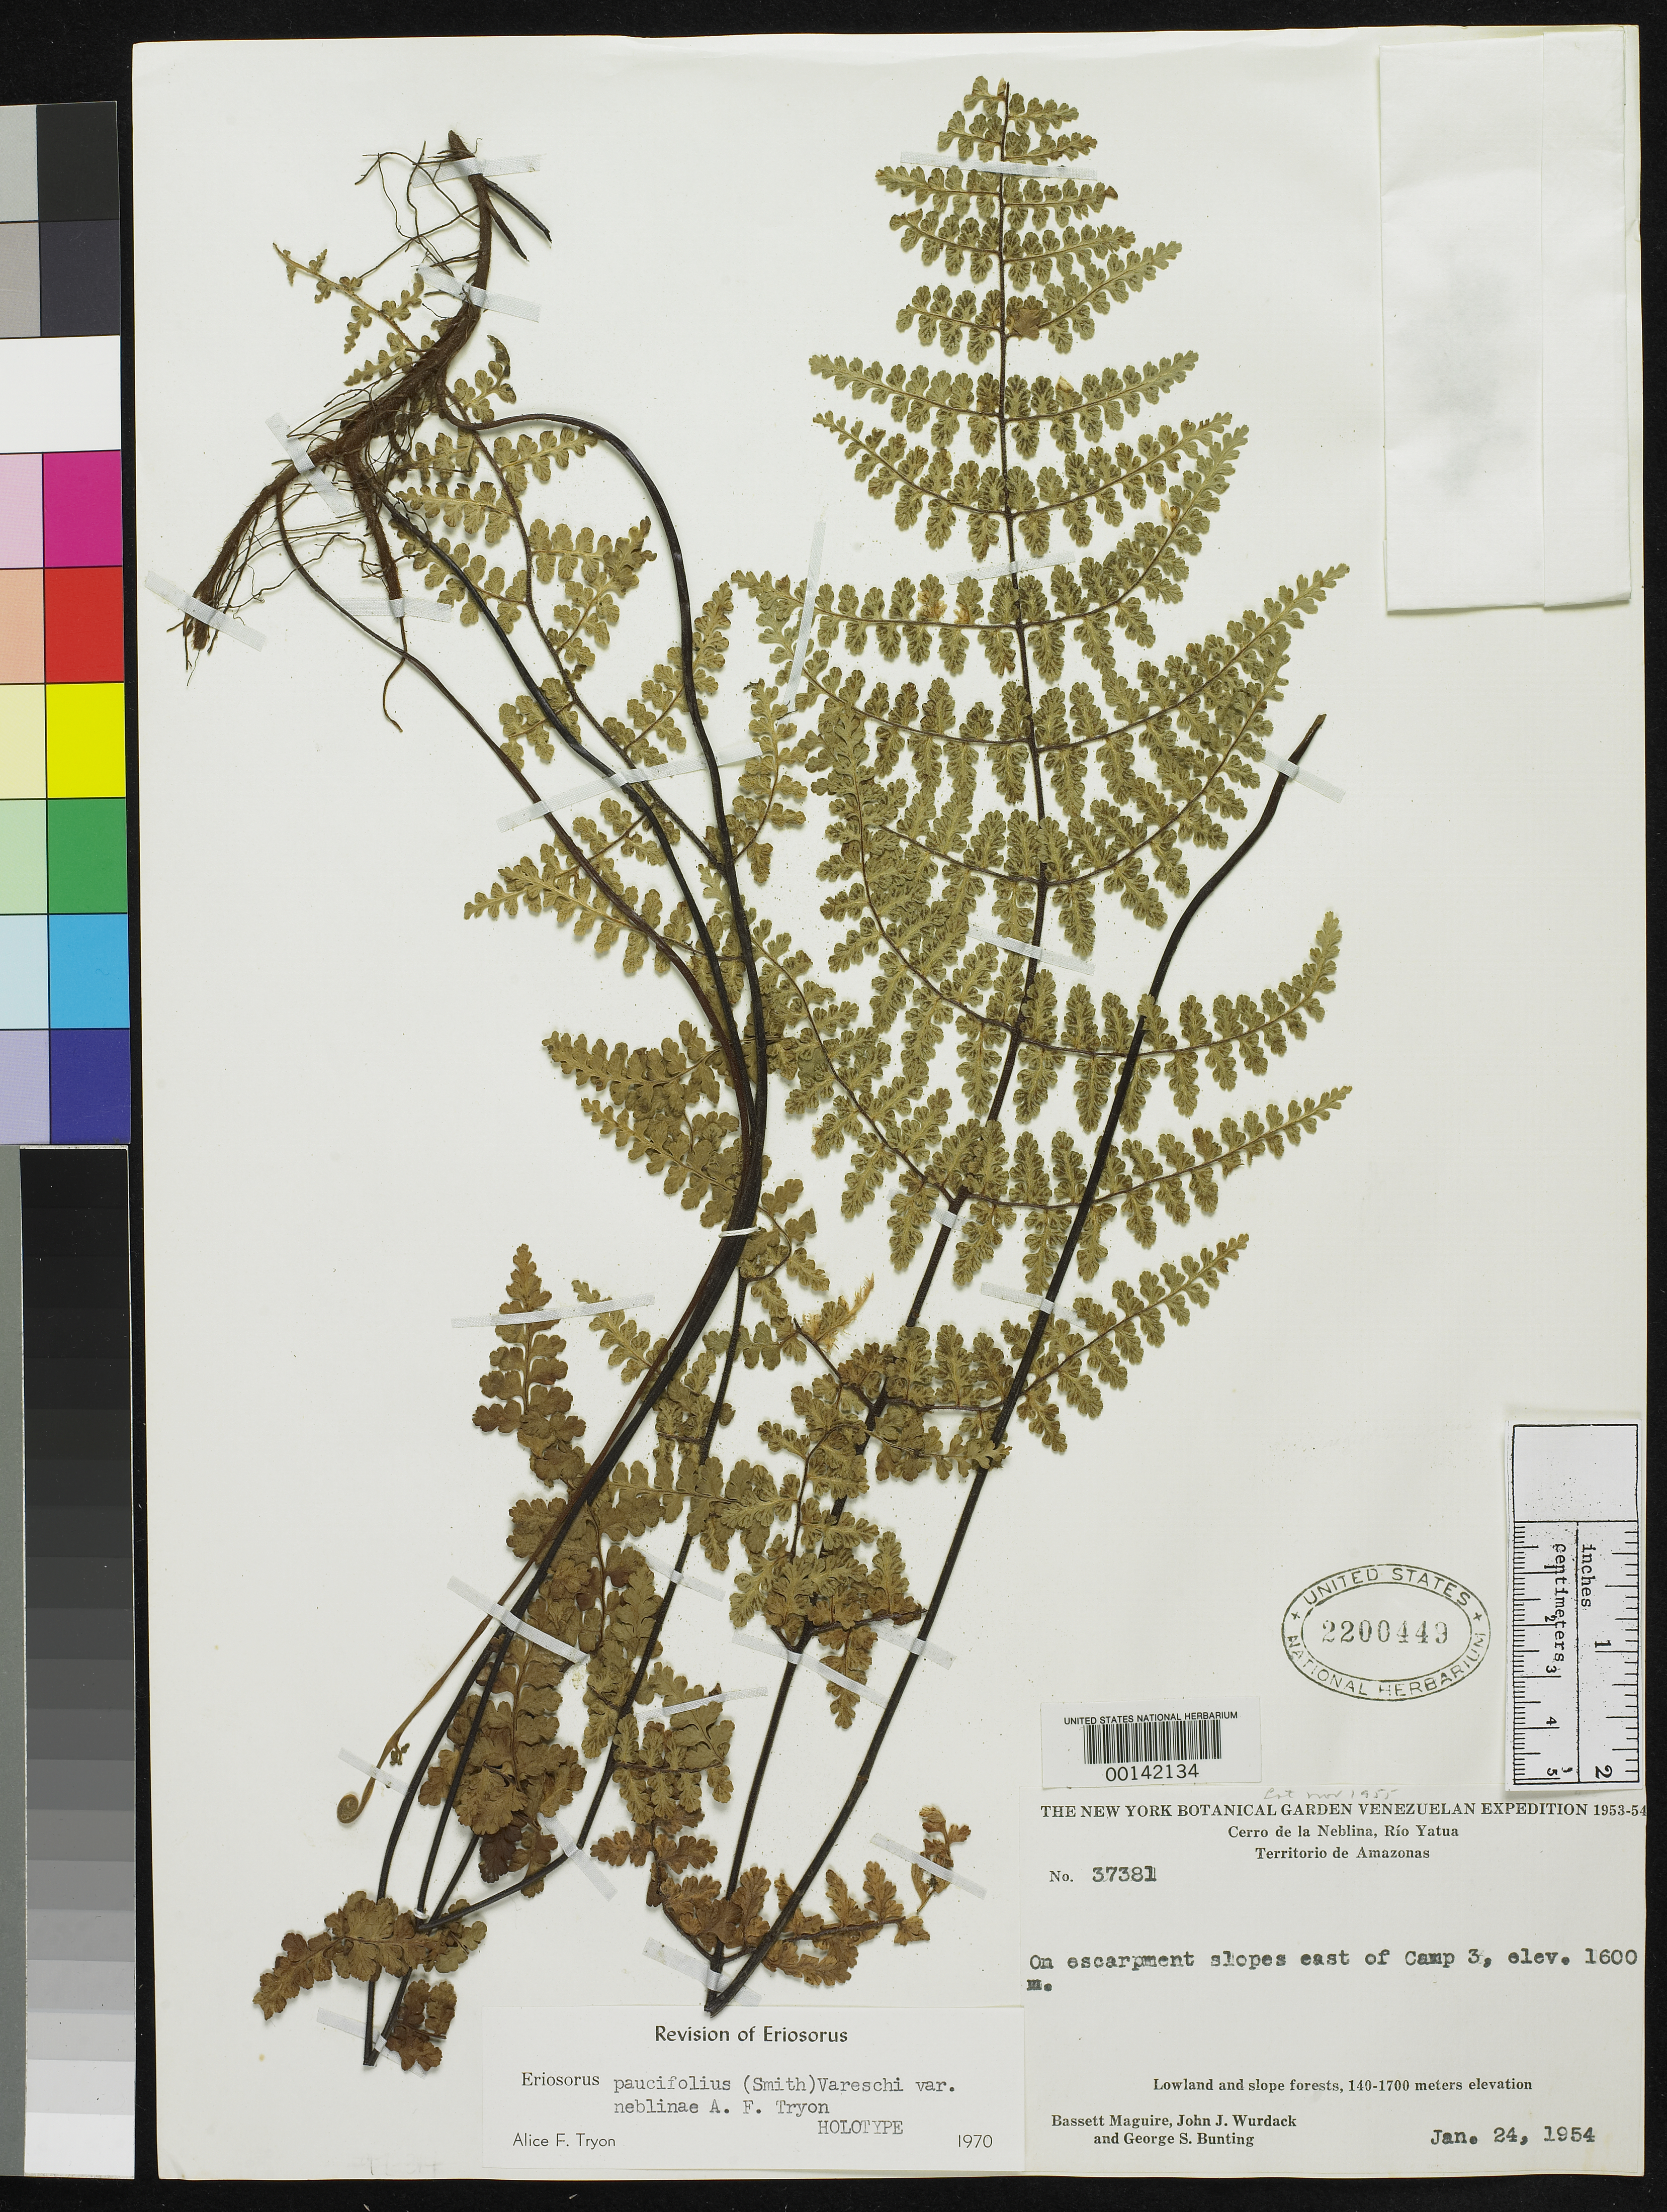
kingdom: Plantae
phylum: Tracheophyta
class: Polypodiopsida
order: Polypodiales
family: Pteridaceae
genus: Eriosorus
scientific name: Eriosorus paucifolius var. neblinae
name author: A.F. Tryon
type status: Holotype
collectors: B. Maguire, J. J. Wurdack & G. S. Bunting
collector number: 37381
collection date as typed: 24 Jan 1954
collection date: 1954-01-24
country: Venezuela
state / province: Amazonas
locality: Cerro de La Neblina, Rio Yatua.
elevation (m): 140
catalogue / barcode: US 2200449